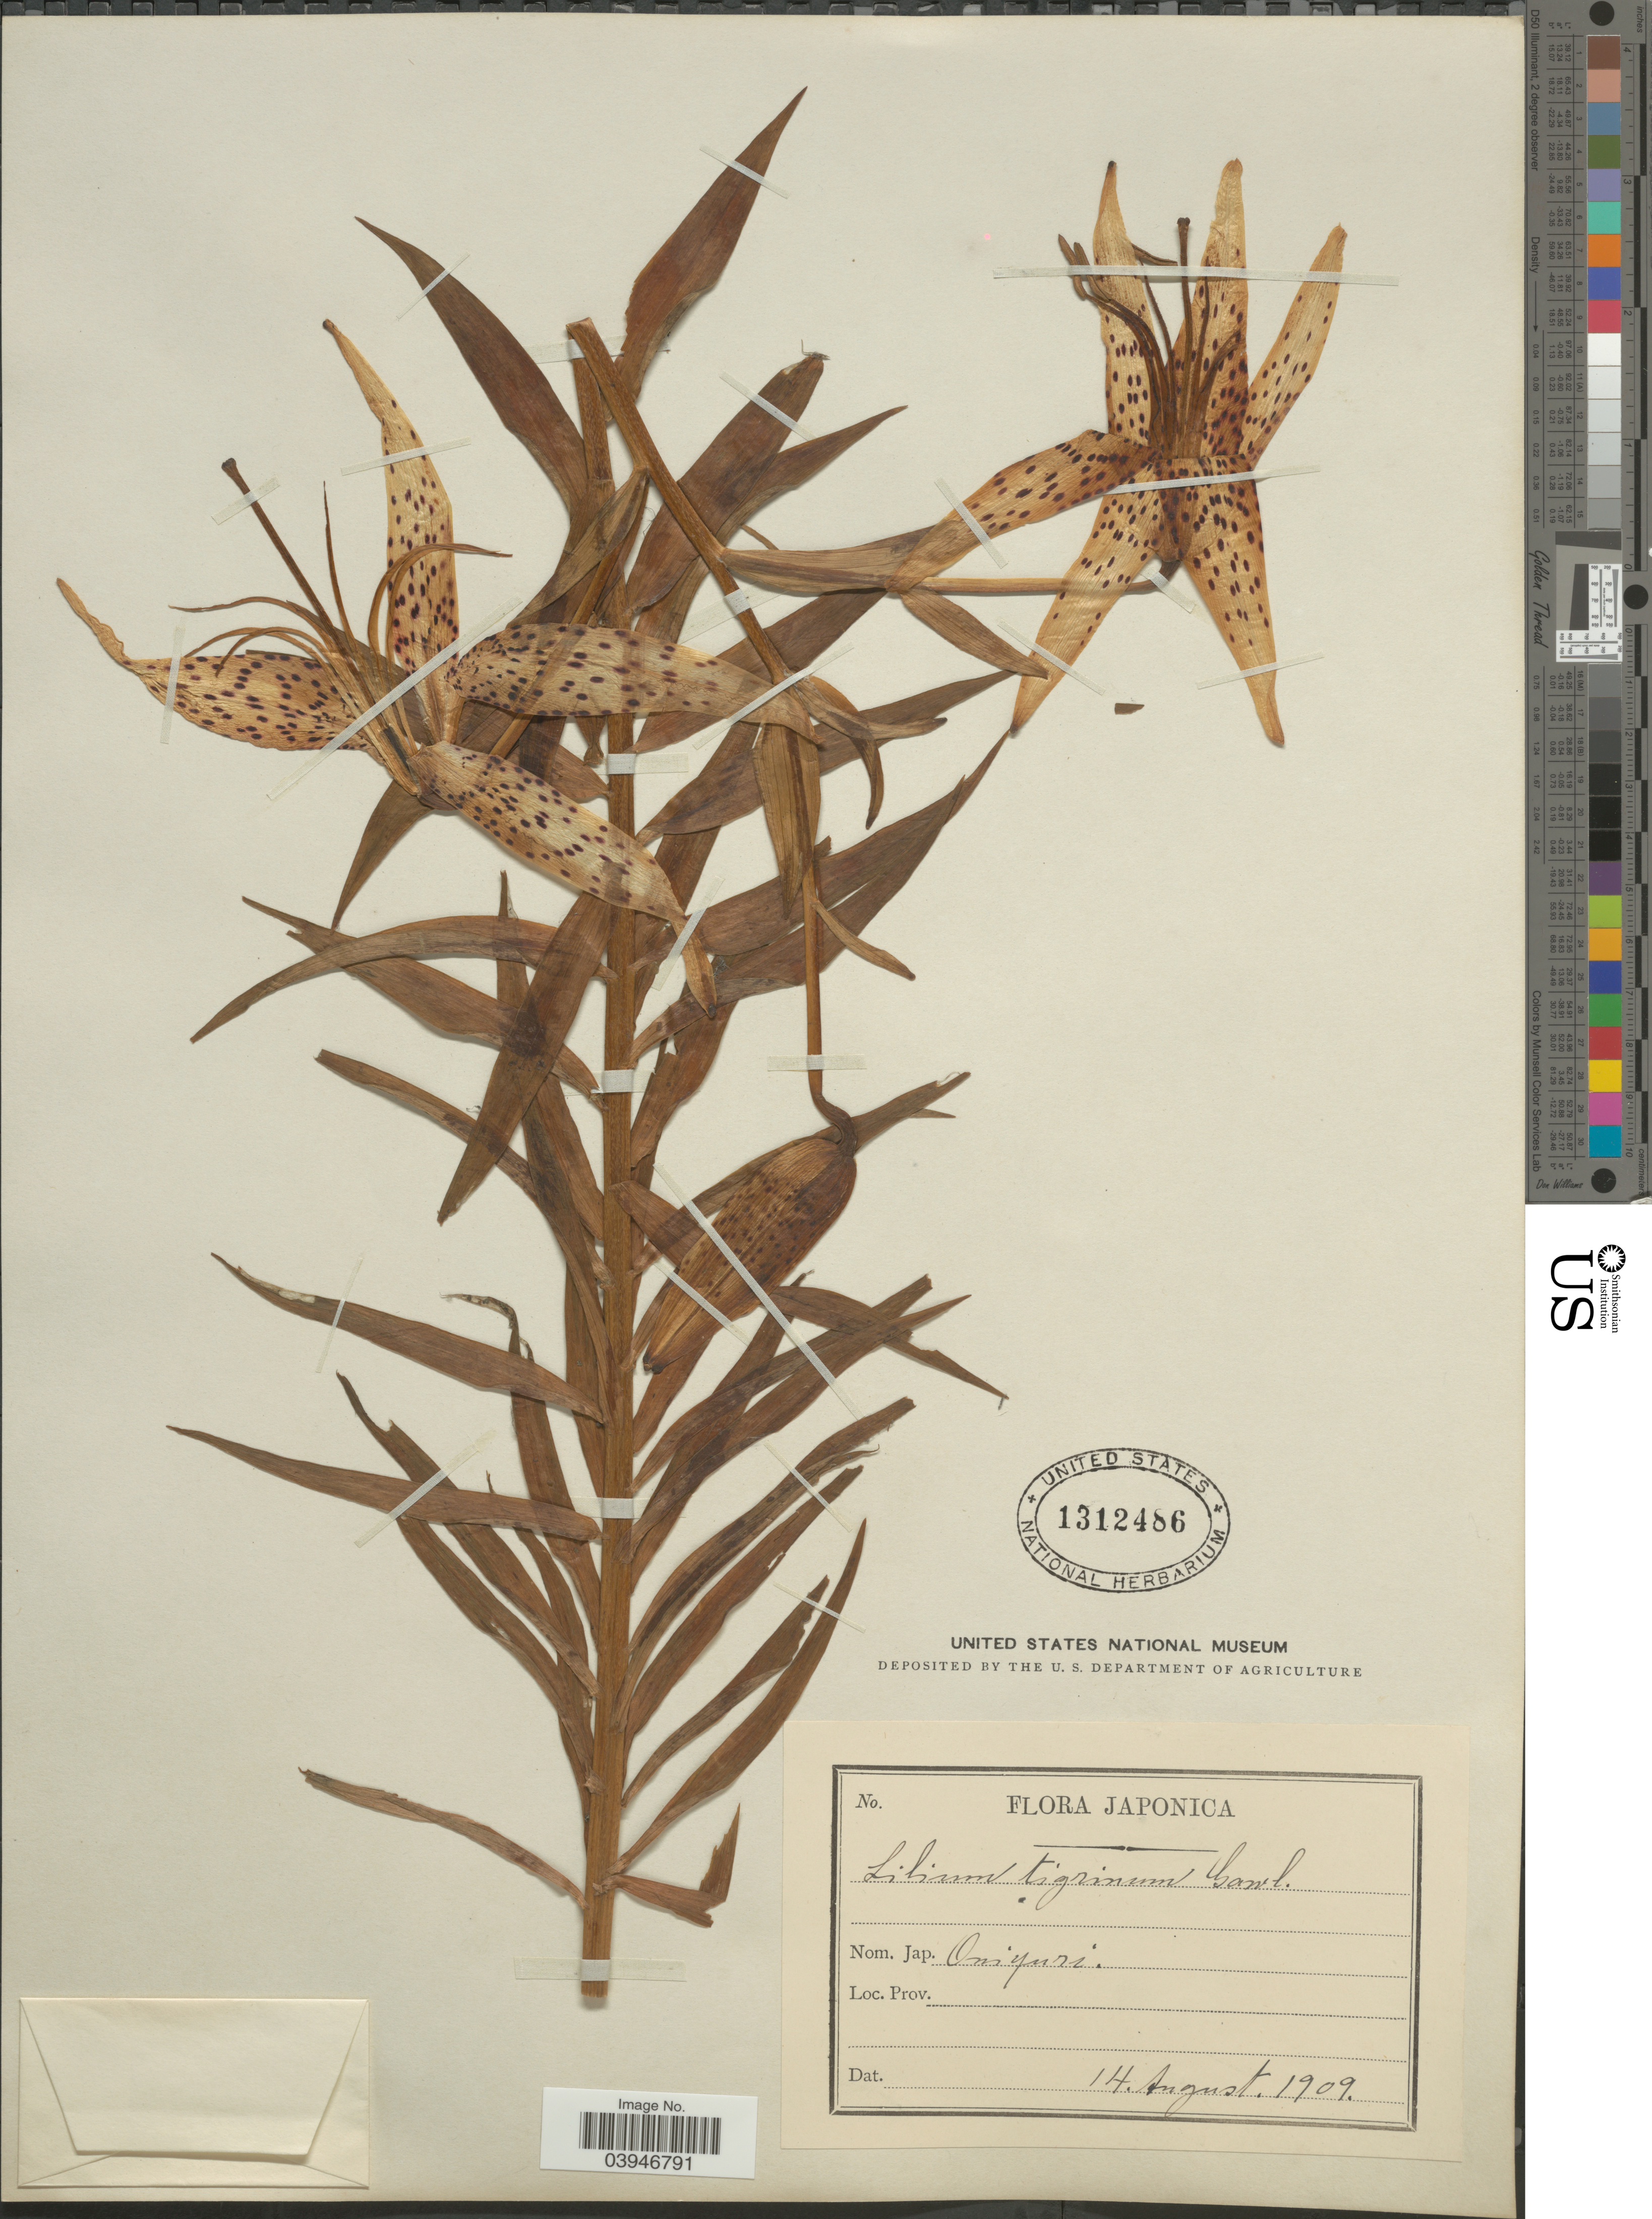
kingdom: Plantae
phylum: Tracheophyta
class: Liliopsida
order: Liliales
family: Liliaceae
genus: Lilium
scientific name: Lilium tigrinum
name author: Ker Gawl.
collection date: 1909-08-14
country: Japan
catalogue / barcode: US 1312486